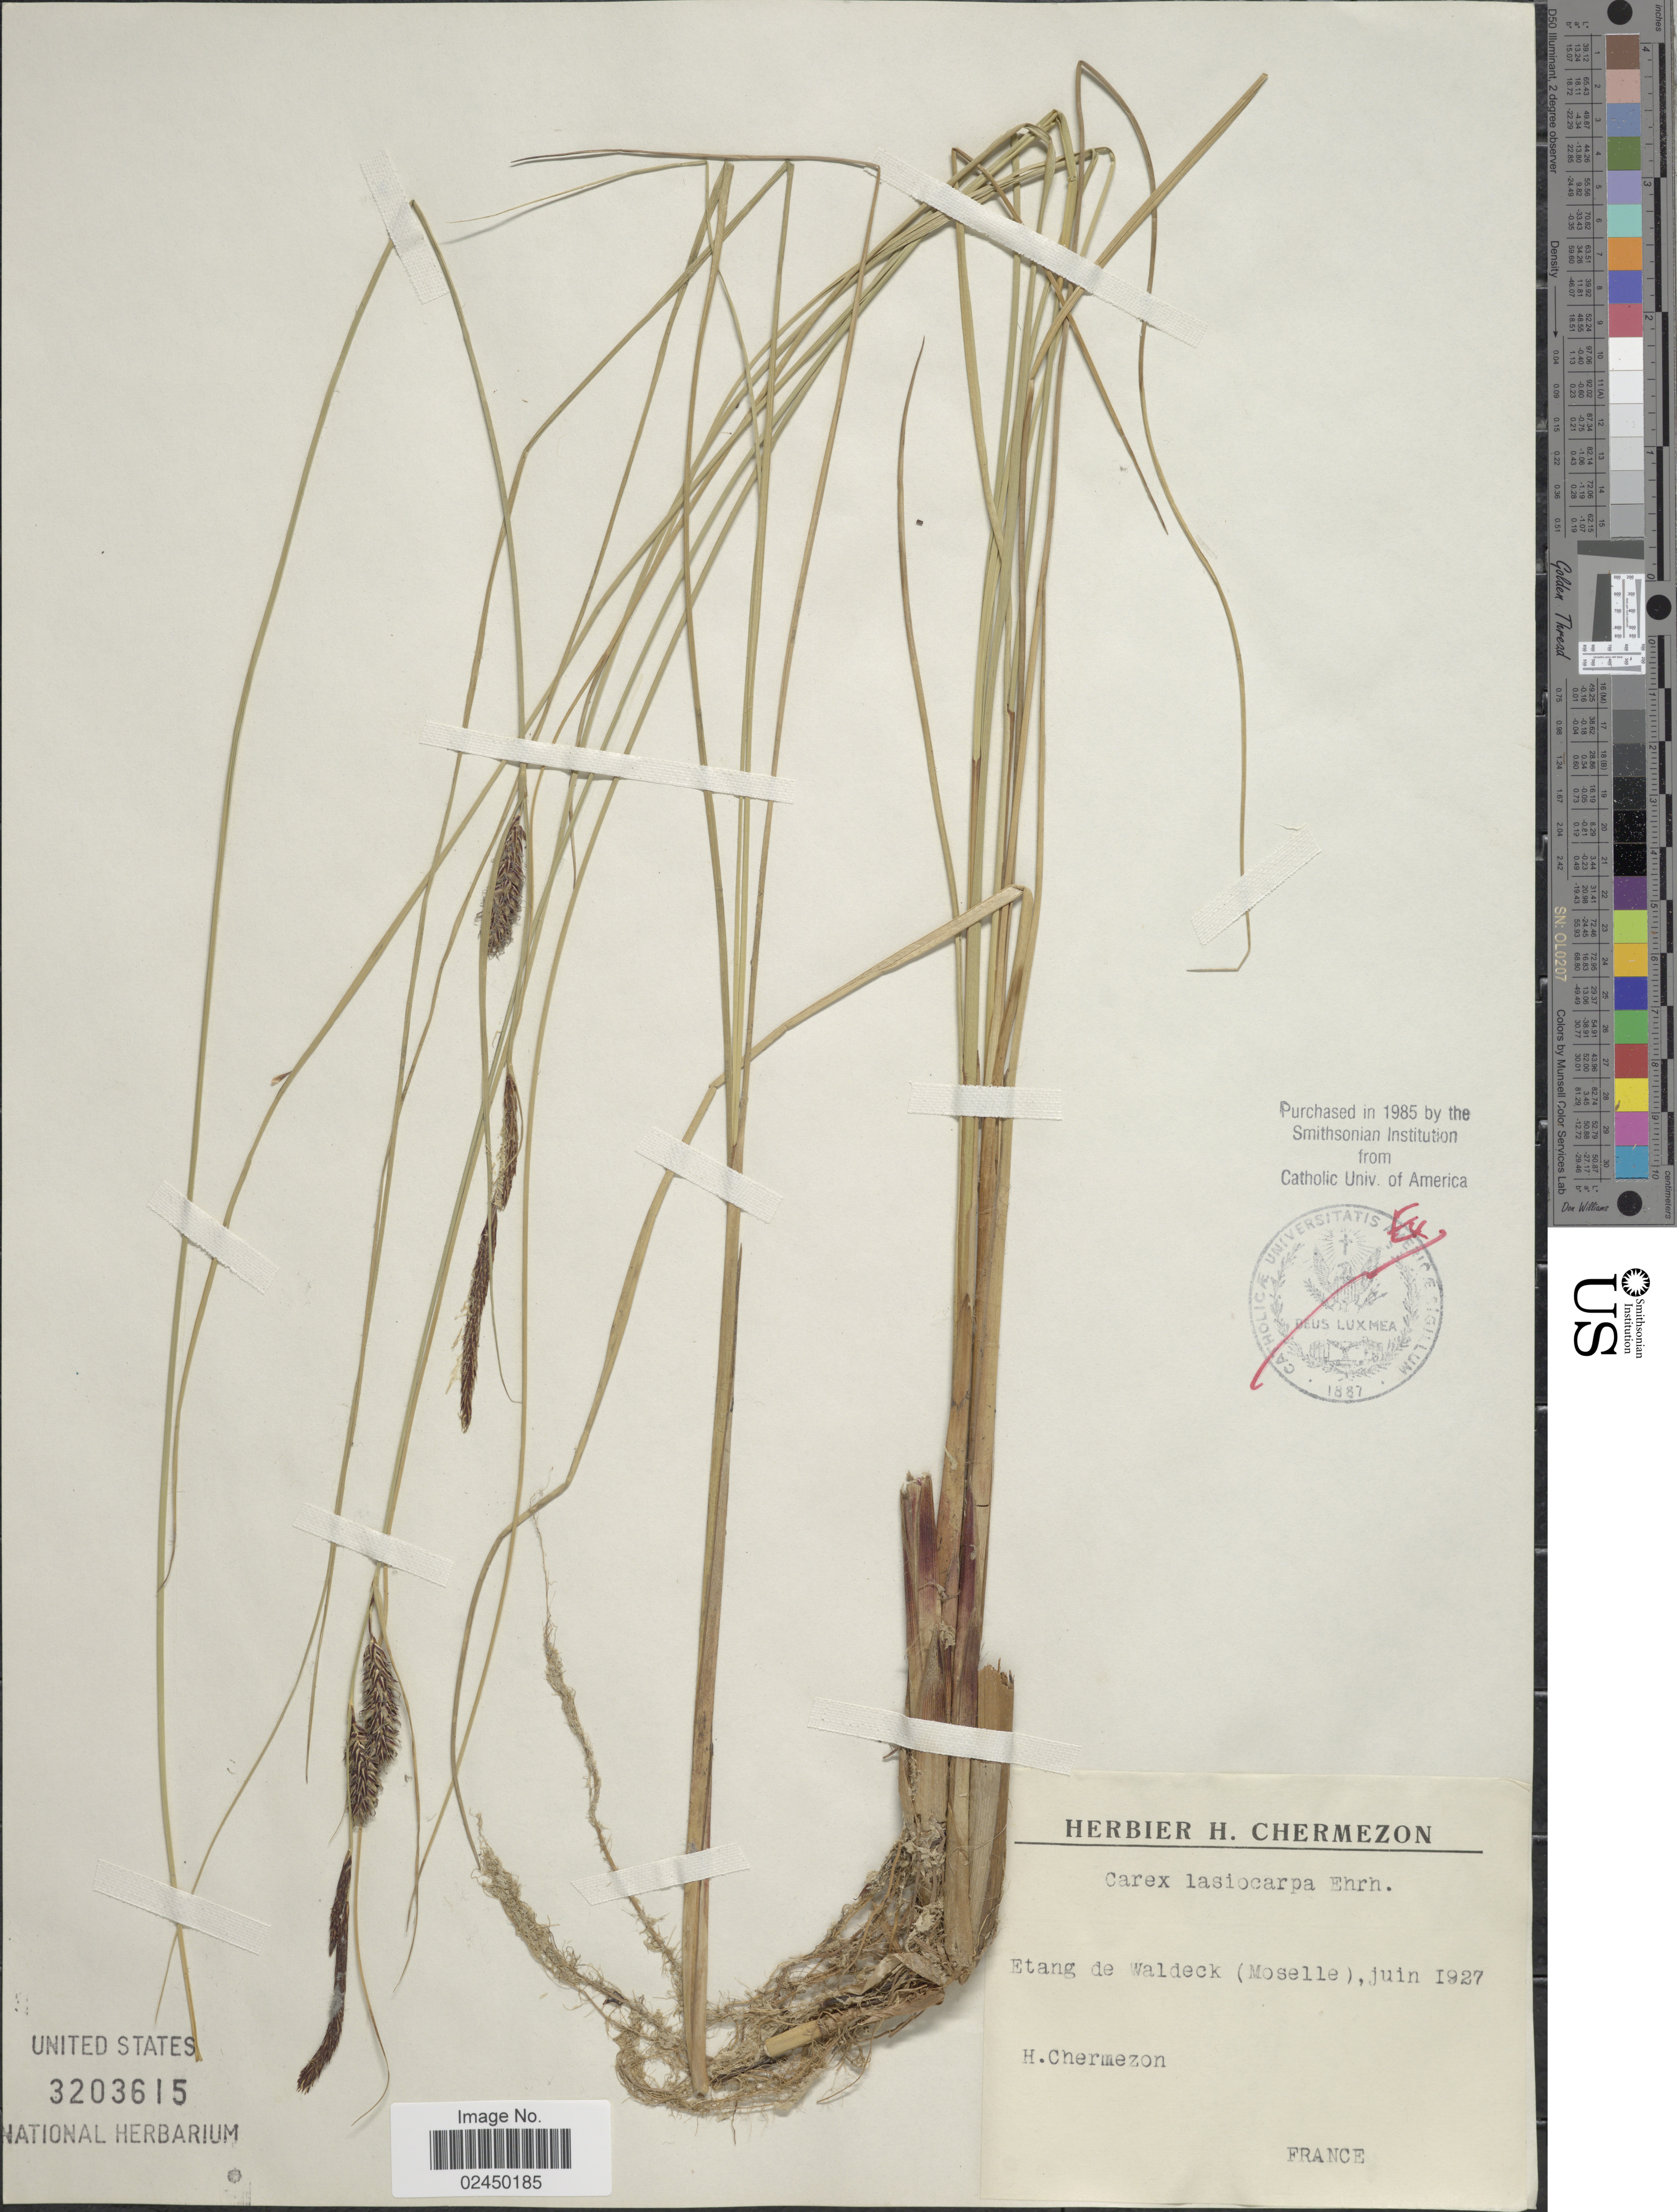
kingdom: Plantae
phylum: Tracheophyta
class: Liliopsida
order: Poales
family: Cyperaceae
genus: Carex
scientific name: Carex lasiocarpa var. lasiocarpa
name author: Ehrh.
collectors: H. Chermezon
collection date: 1927-06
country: France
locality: Etang de Waldeck (Moselle)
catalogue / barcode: US 3203615